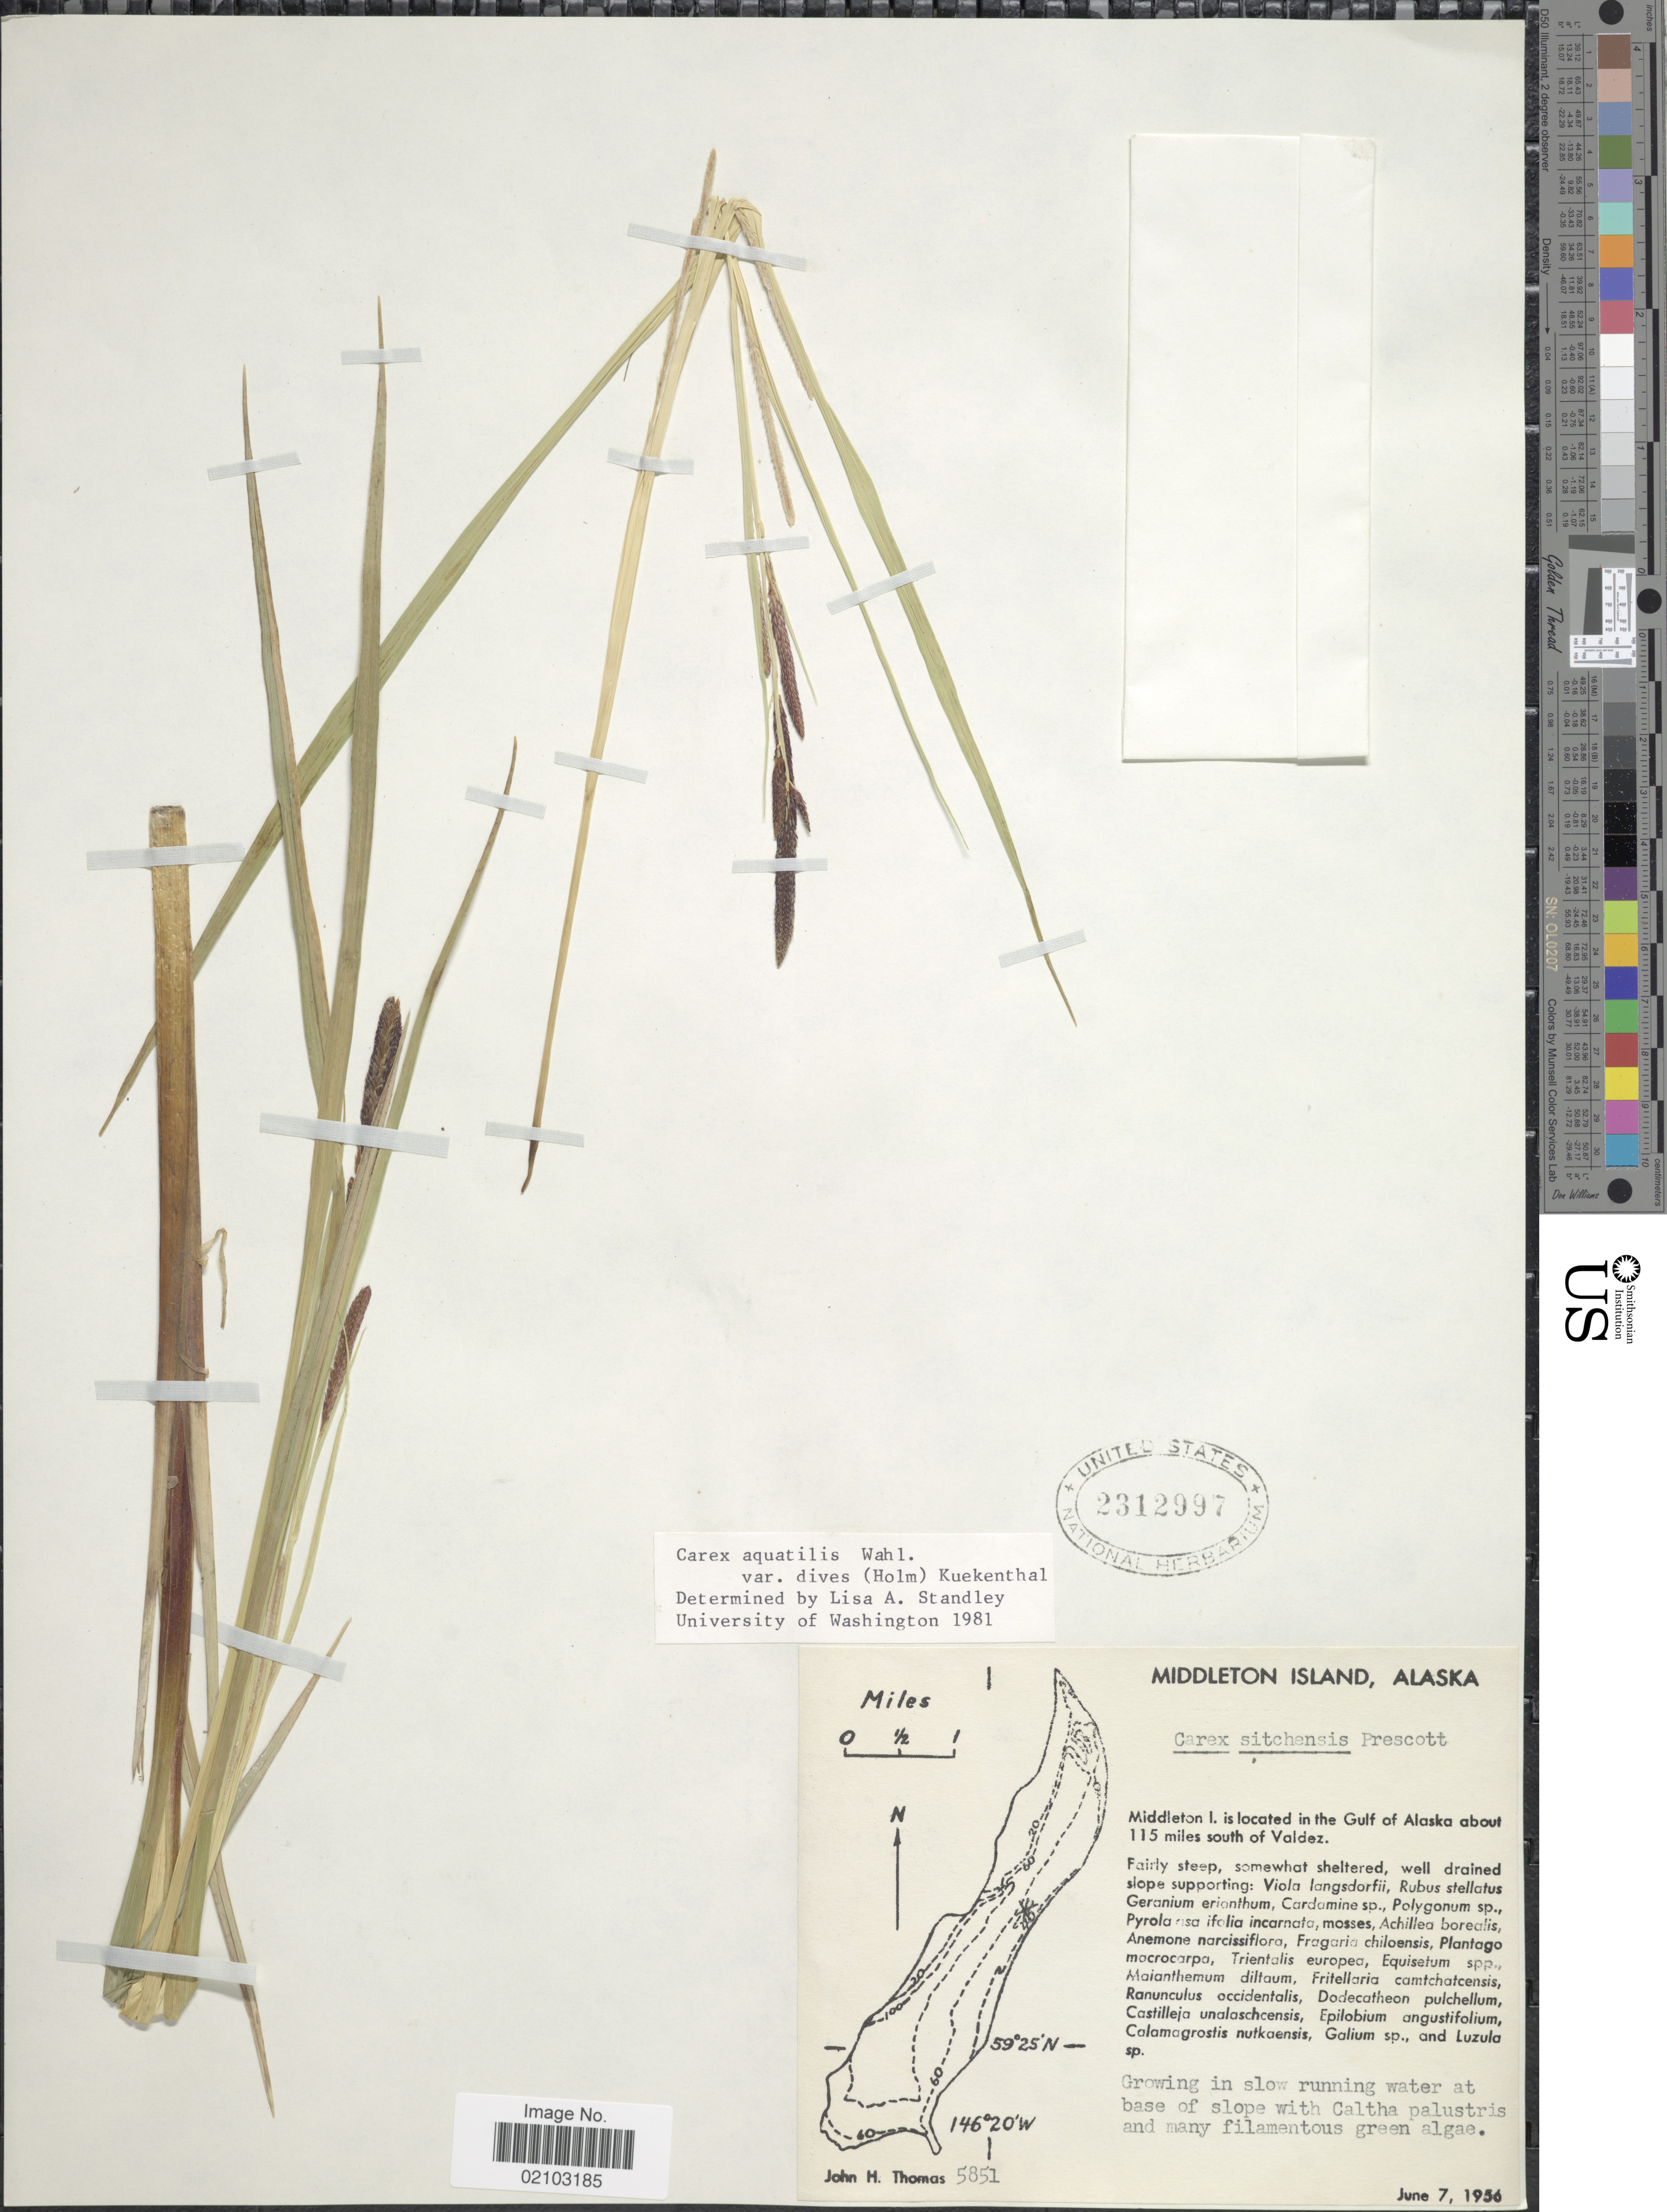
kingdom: Plantae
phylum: Tracheophyta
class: Liliopsida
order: Poales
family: Cyperaceae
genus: Carex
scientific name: Carex aquatilis var. dives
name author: (Holm) Kük.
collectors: J. H. Thomas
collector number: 5851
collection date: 1956-06-07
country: United States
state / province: Alaska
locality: Middleton Island, Middleton I. is located in the Gulf of Alaska about 115 miles south of Valdez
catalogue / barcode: US 2312997